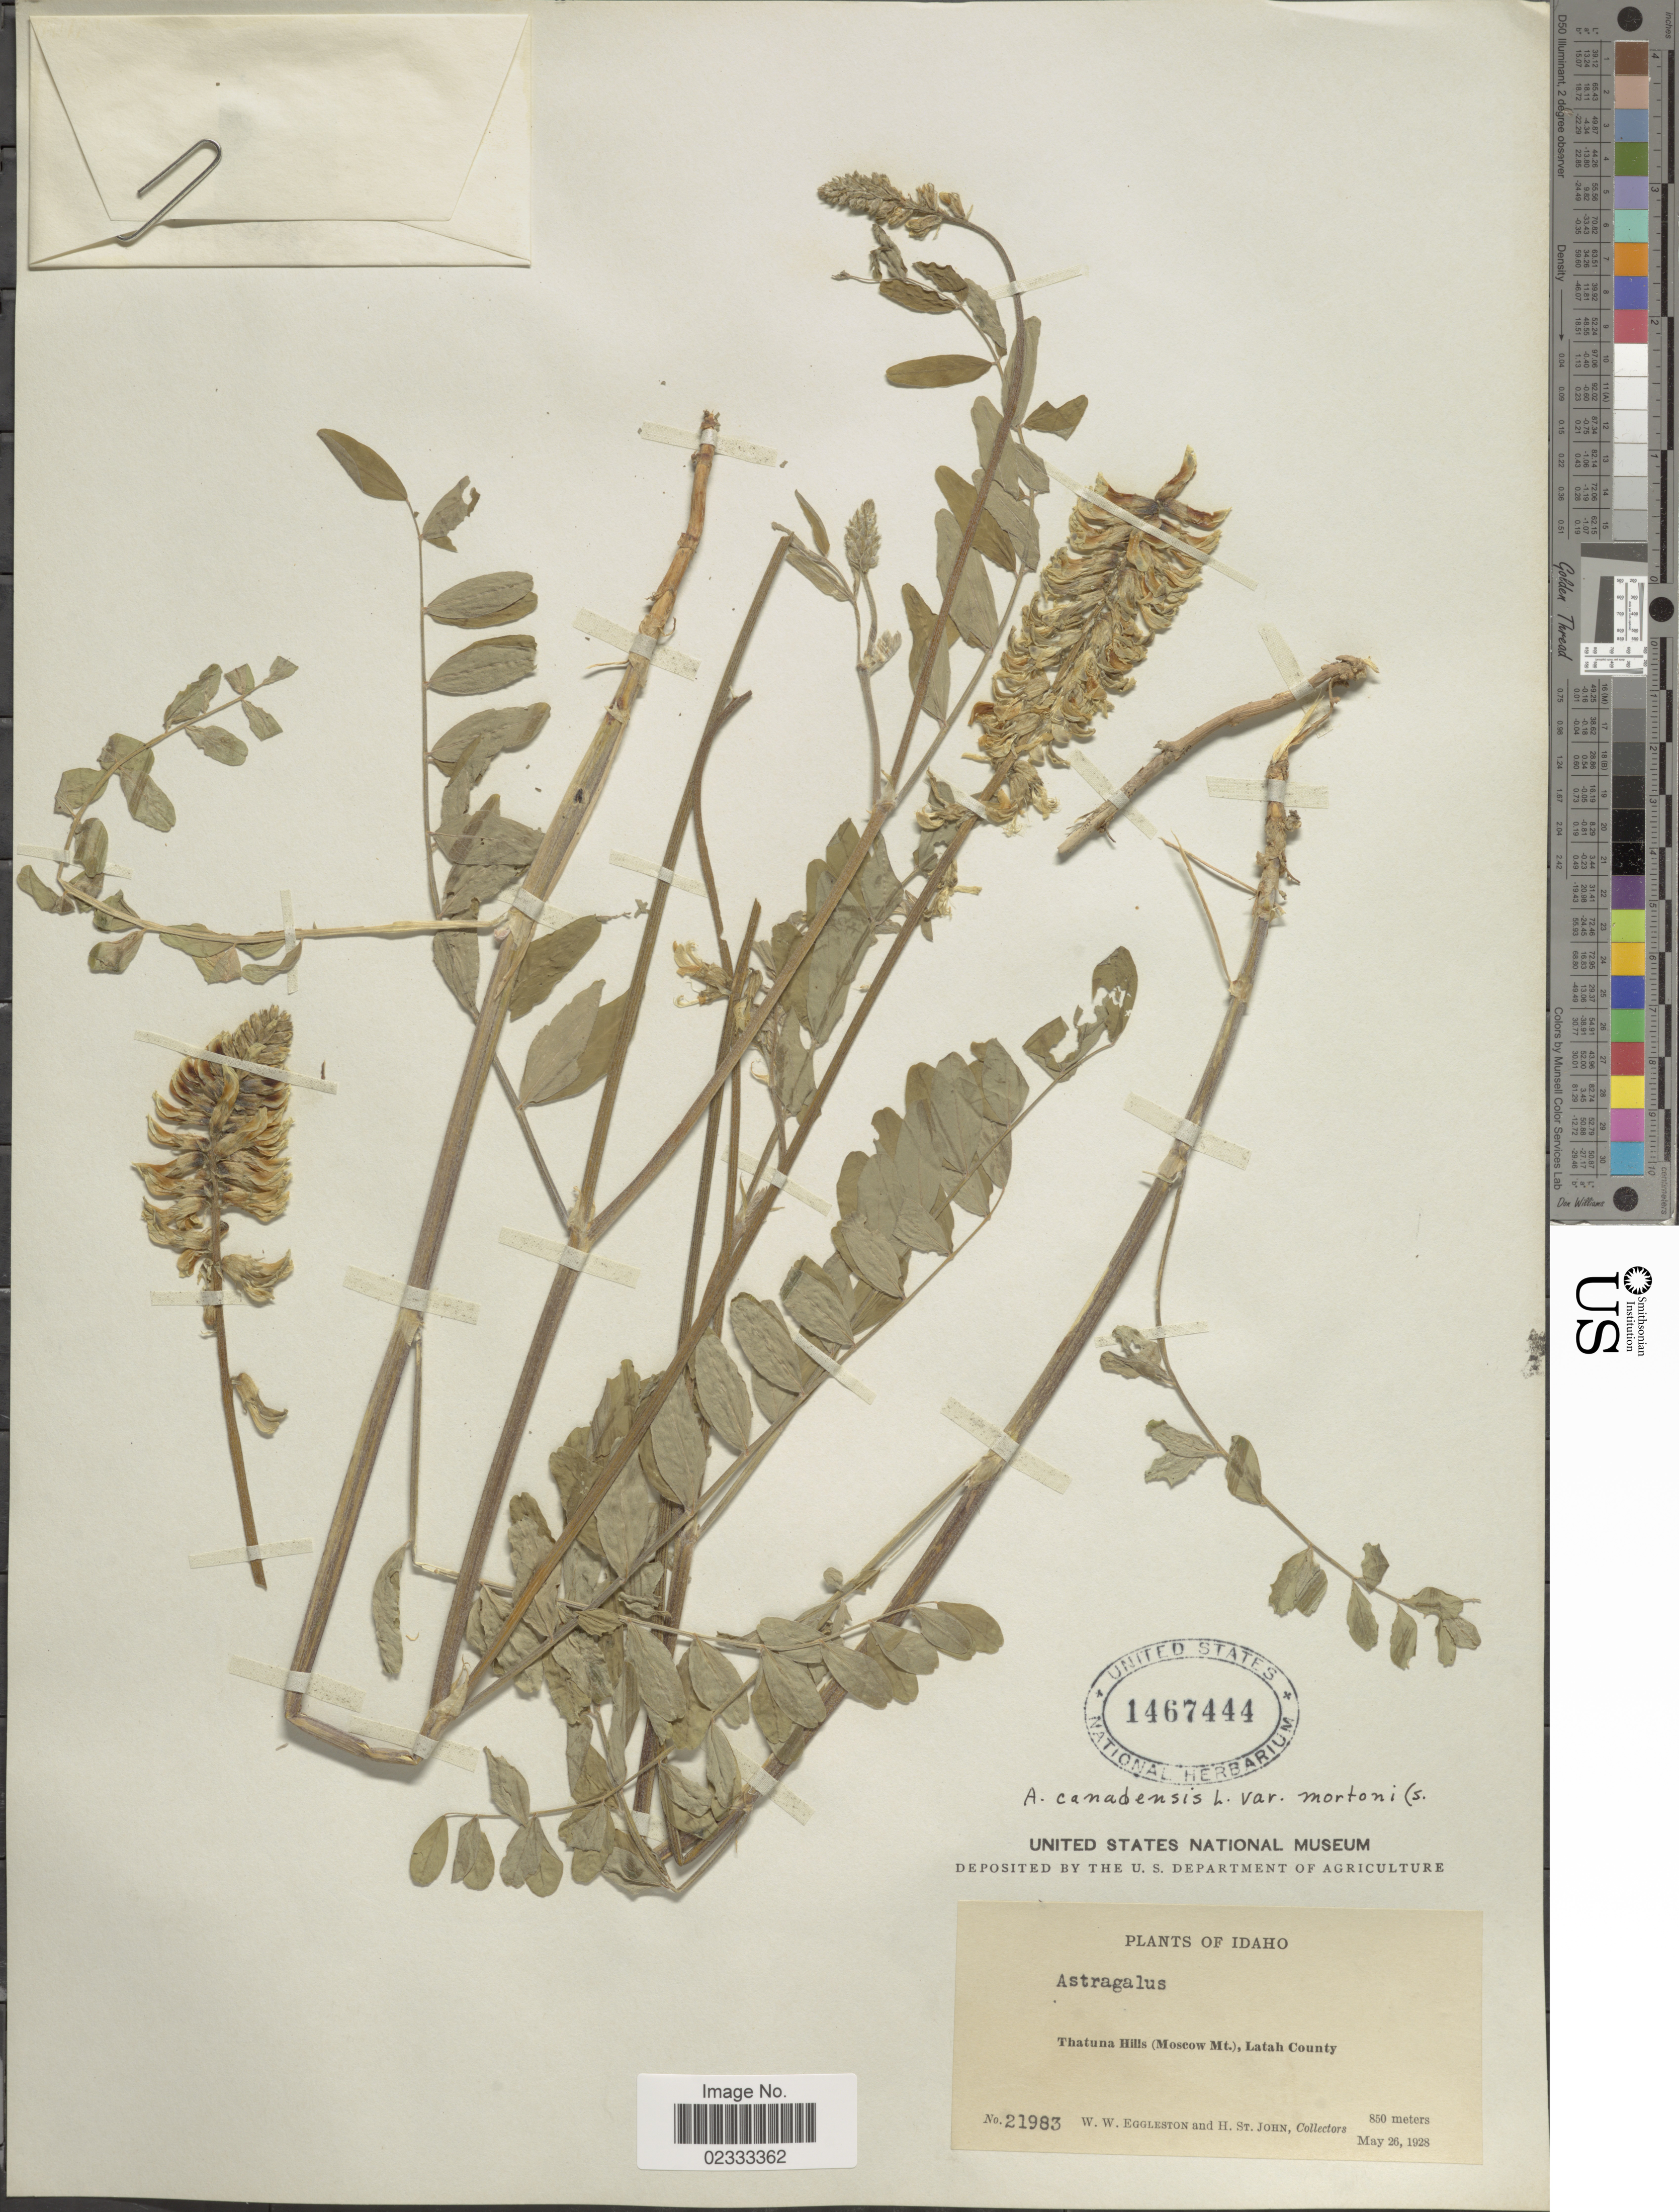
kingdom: Plantae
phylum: Tracheophyta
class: Magnoliopsida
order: Fabales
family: Fabaceae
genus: Astragalus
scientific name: Astragalus mortonii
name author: Nutt.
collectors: W. W. Eggleston & H. St. John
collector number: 21983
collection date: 1928-05-26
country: United States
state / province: Idaho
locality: Thatuna Hills (Moscow Mt.), Latah County.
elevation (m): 850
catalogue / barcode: US 1467444